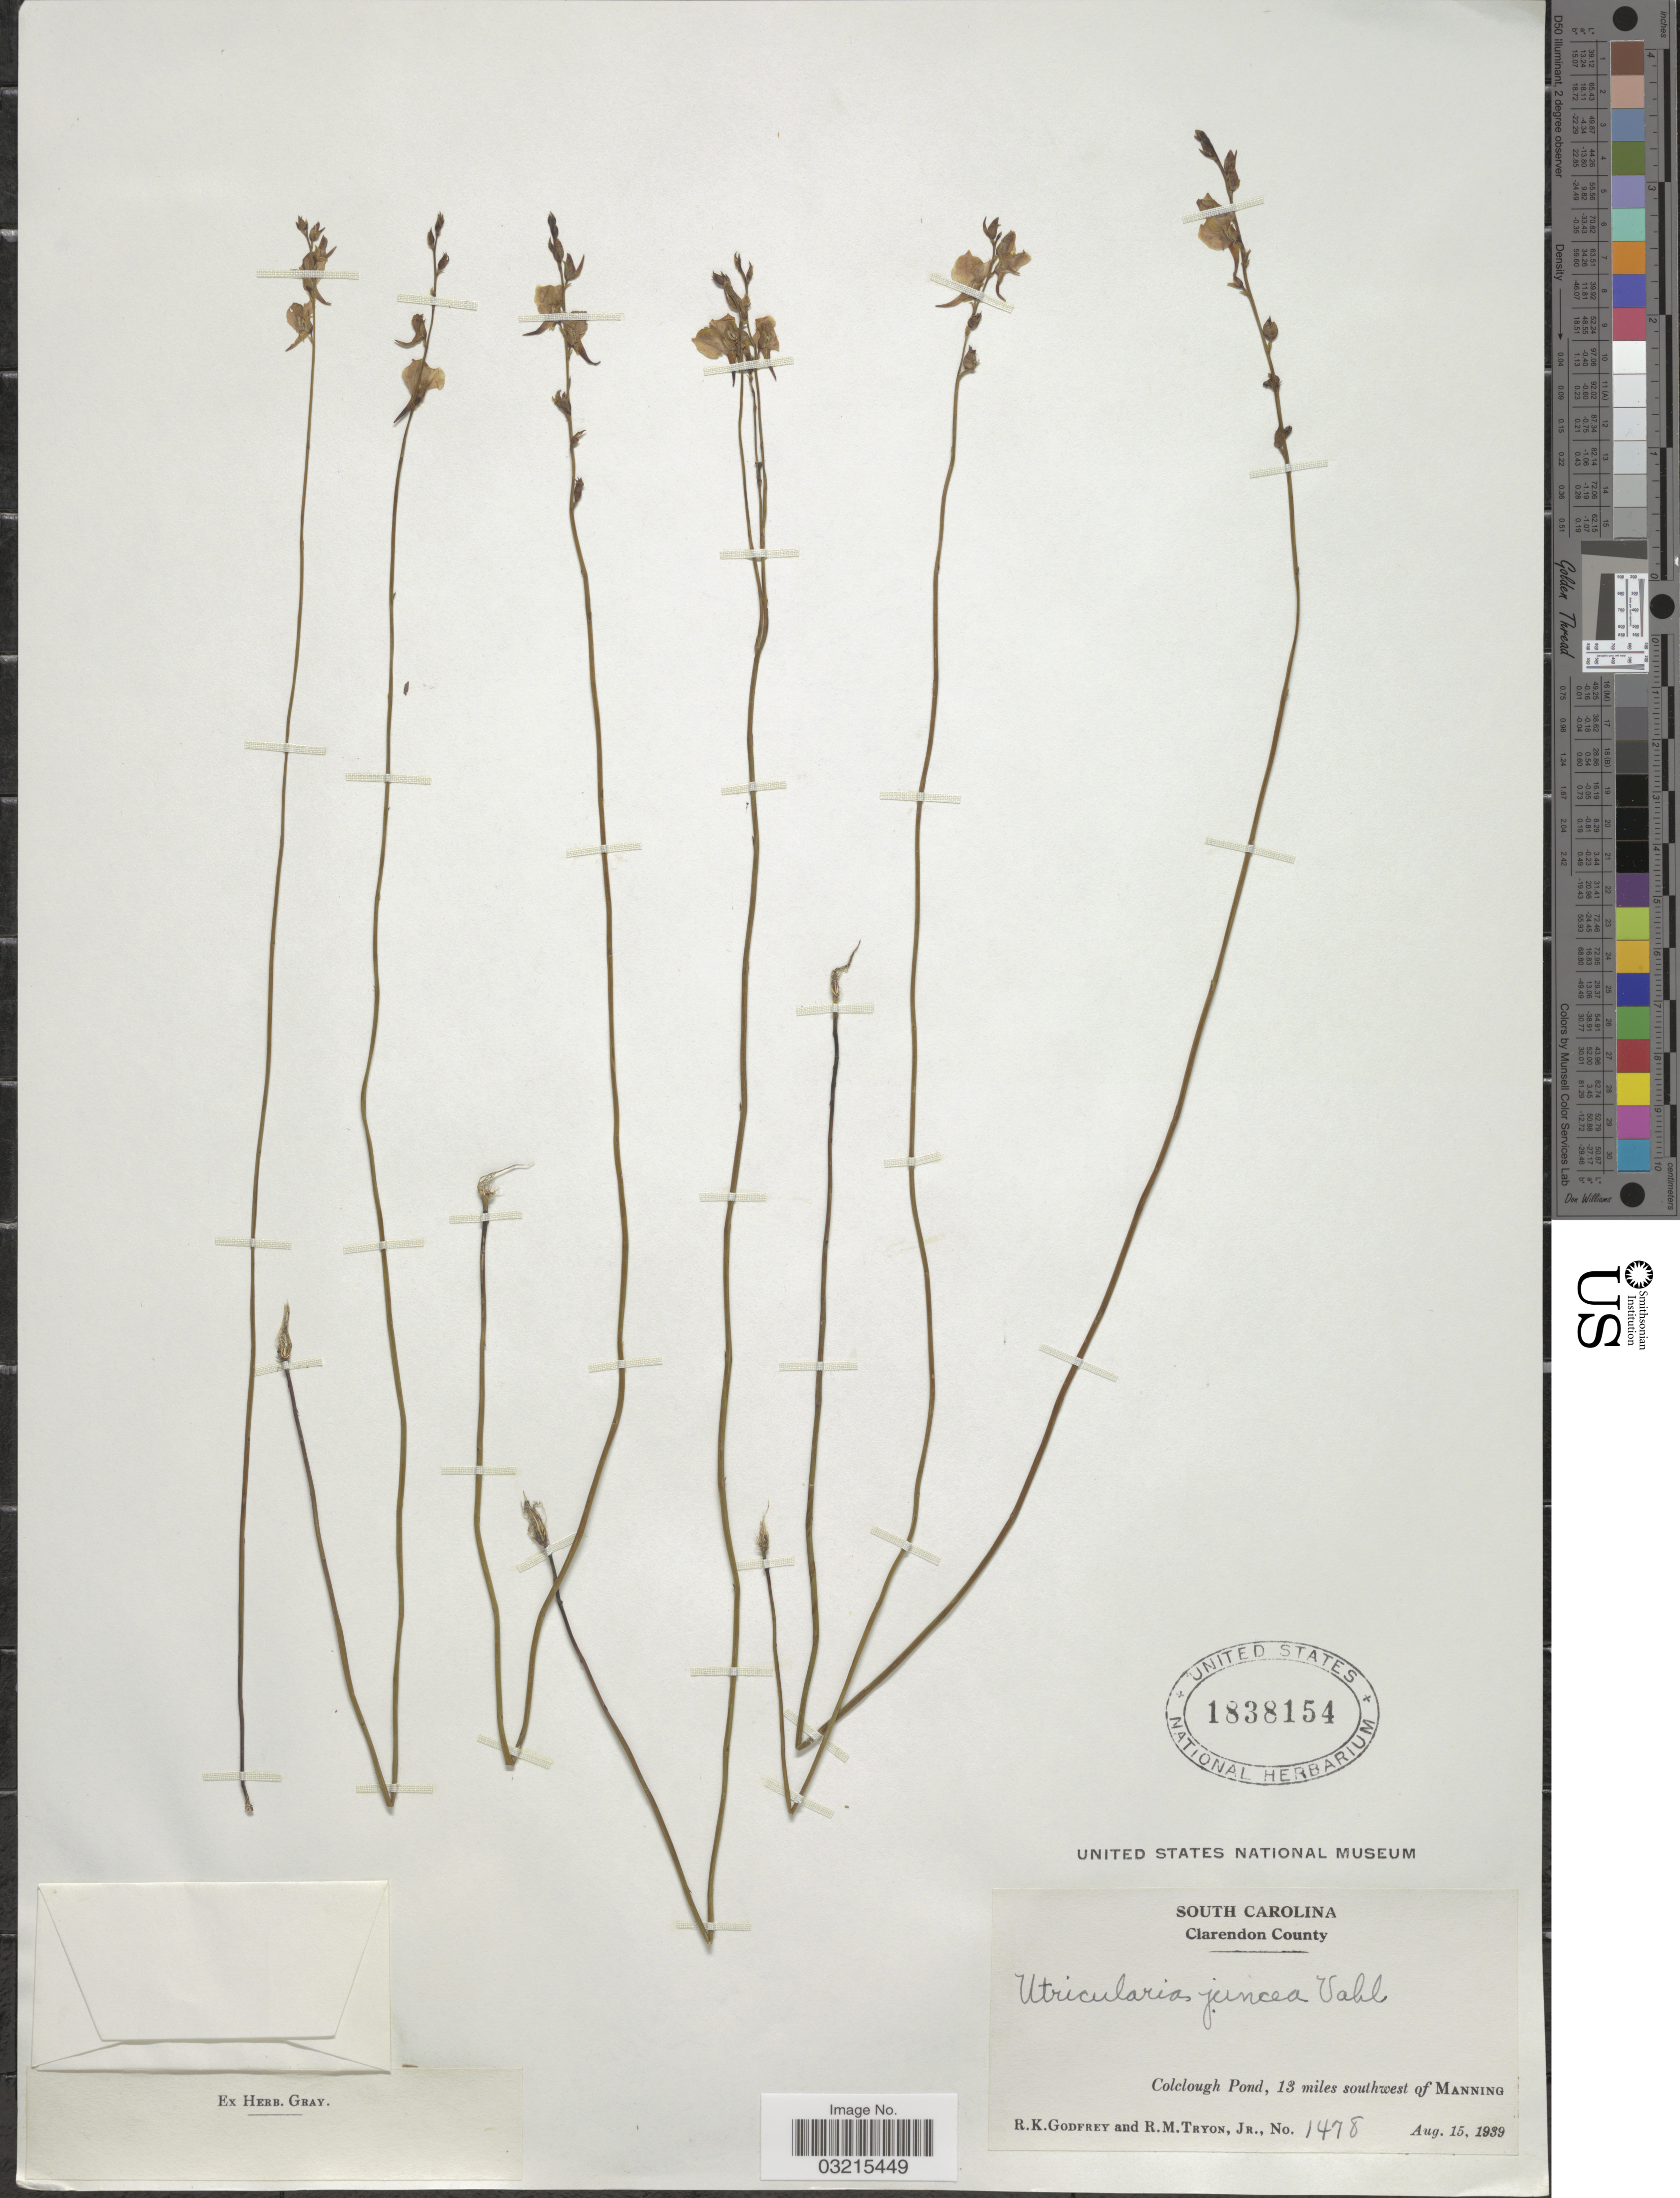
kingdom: Plantae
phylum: Tracheophyta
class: Magnoliopsida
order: Lamiales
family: Lentibulariaceae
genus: Utricularia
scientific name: Utricularia juncea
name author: Vahl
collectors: R. K. Godfrey & R. Tryon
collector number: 1478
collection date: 1939-08-15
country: United States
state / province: South Carolina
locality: Clarendon County. Colclough Pond, 13 miles southwest of Manning.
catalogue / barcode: US 1838154